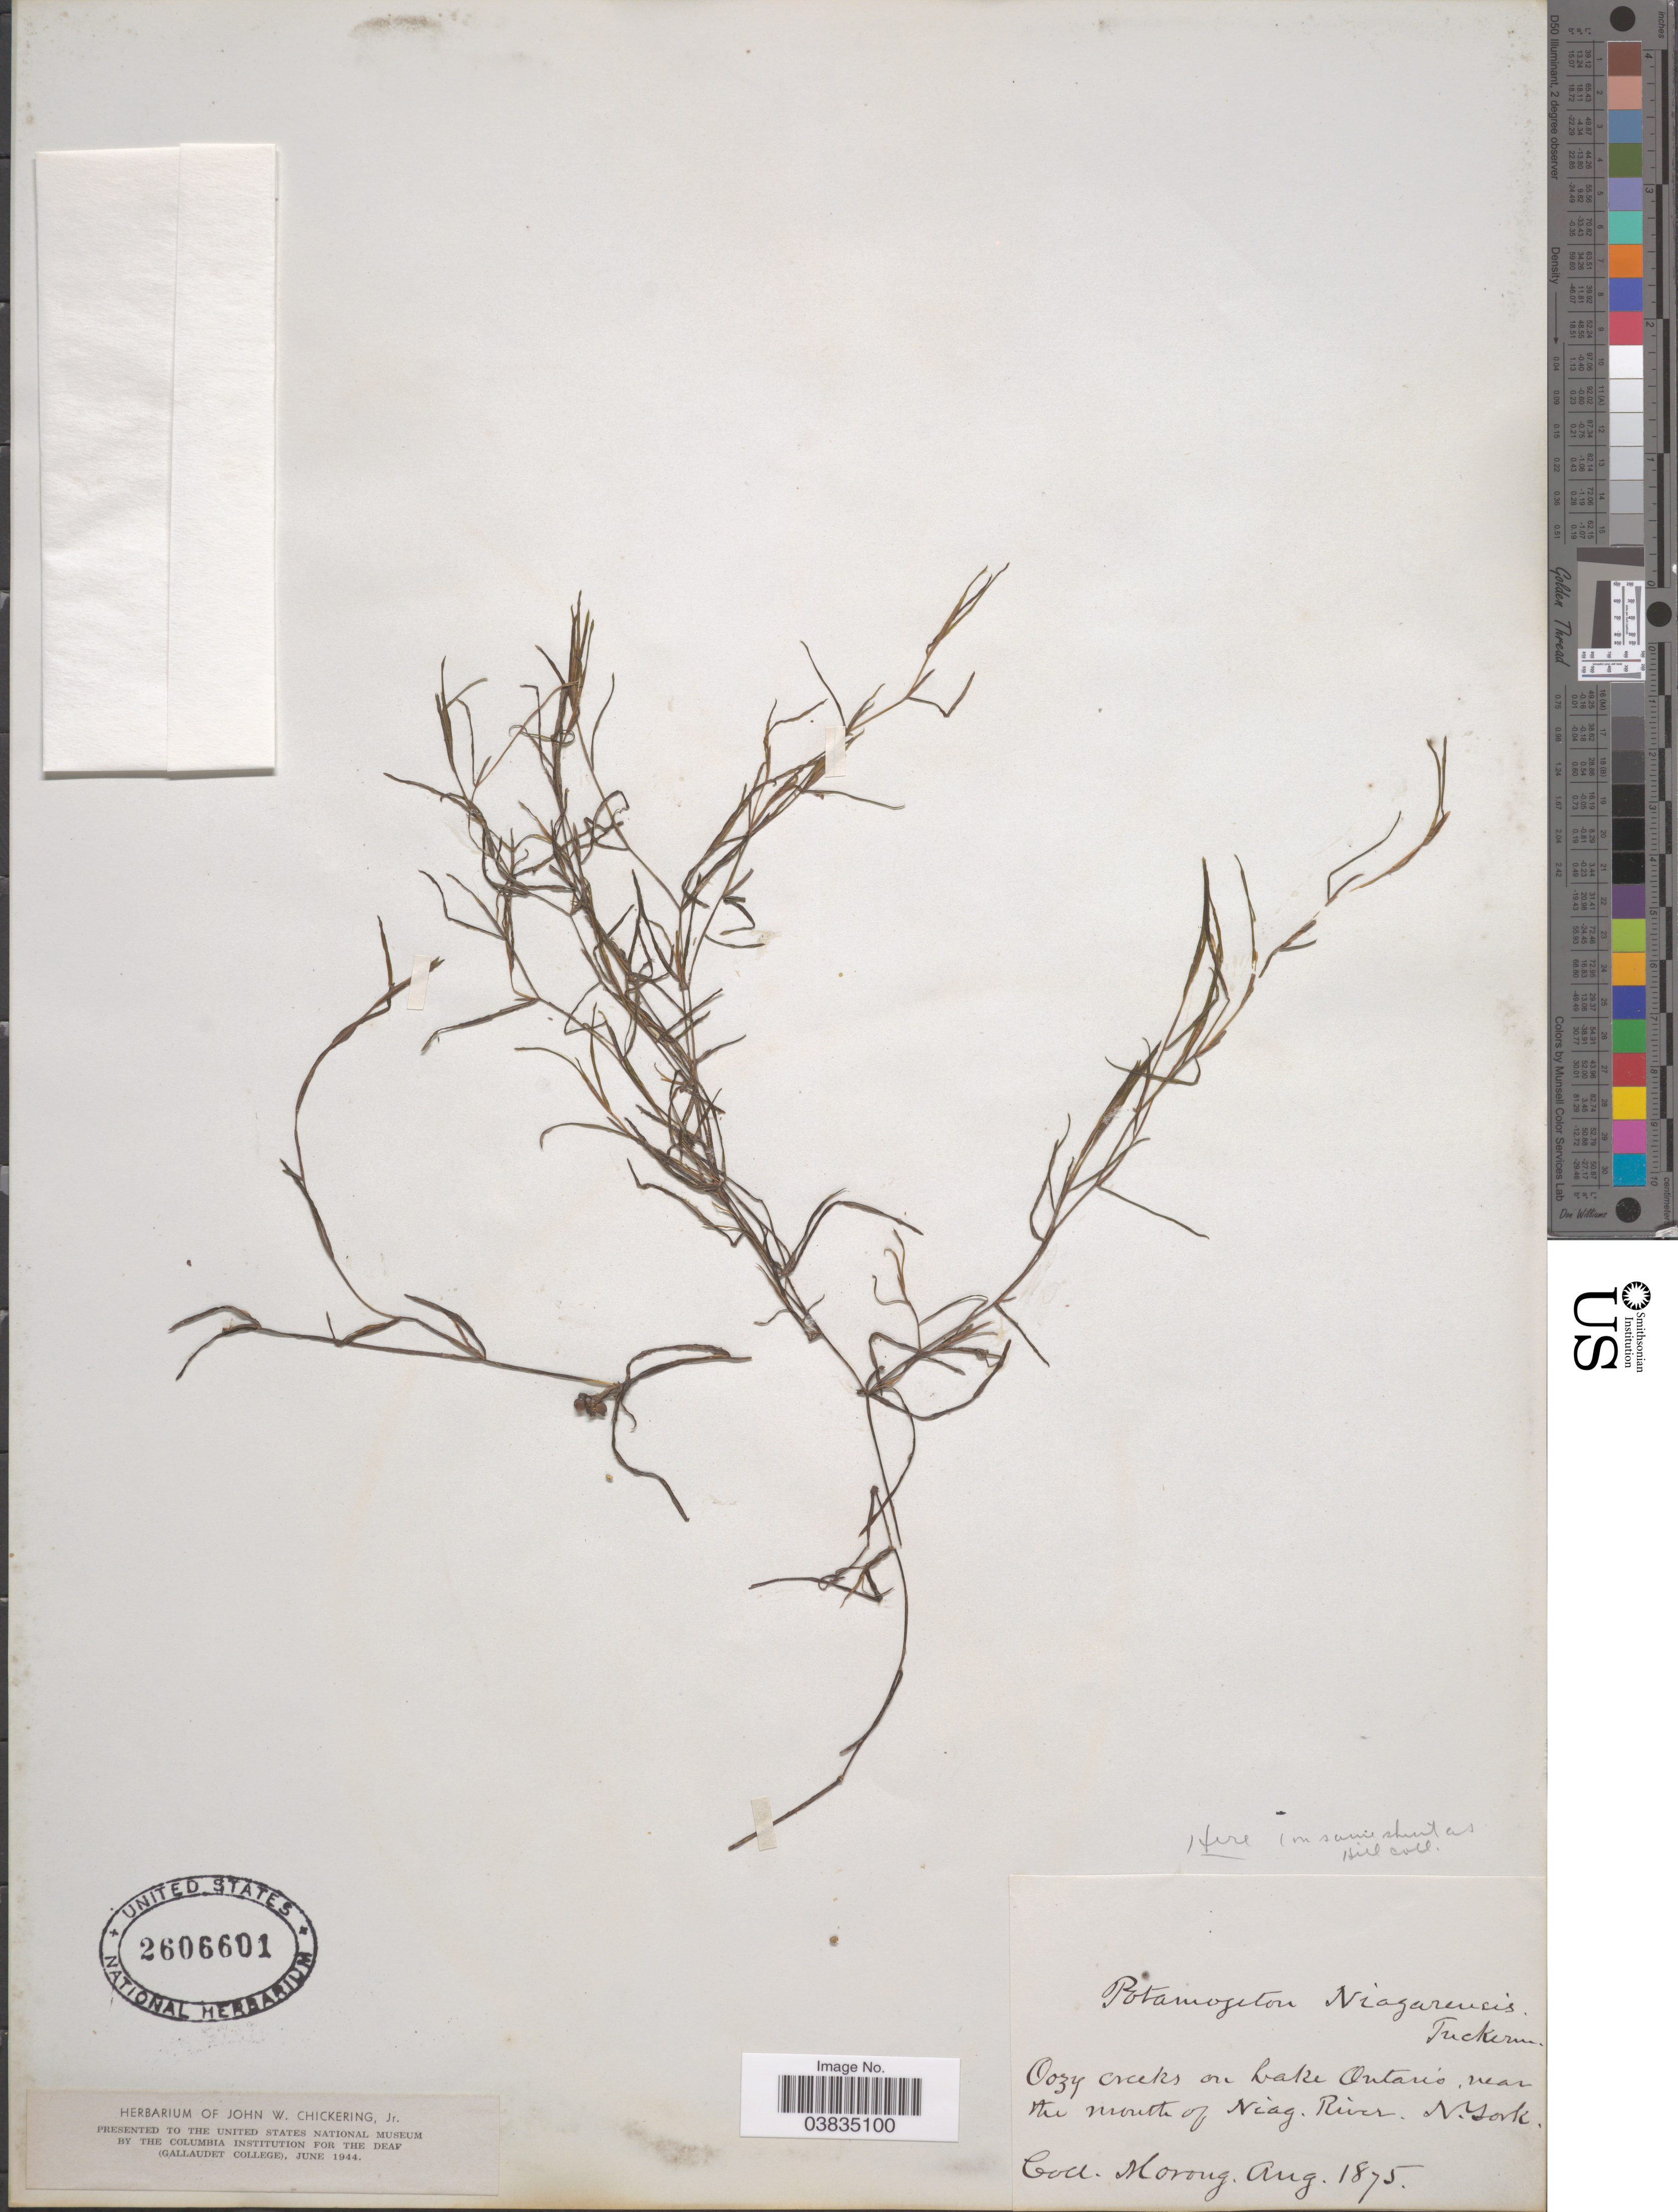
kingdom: Plantae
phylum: Tracheophyta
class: Liliopsida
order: Alismatales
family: Potamogetonaceae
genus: Potamogeton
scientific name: Potamogeton niagarensis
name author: Tuck.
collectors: Morong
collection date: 1875-08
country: United States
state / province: New York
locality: Oozy creeks on Lake Ontario, near the mouth of Niag River.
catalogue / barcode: US 2606601